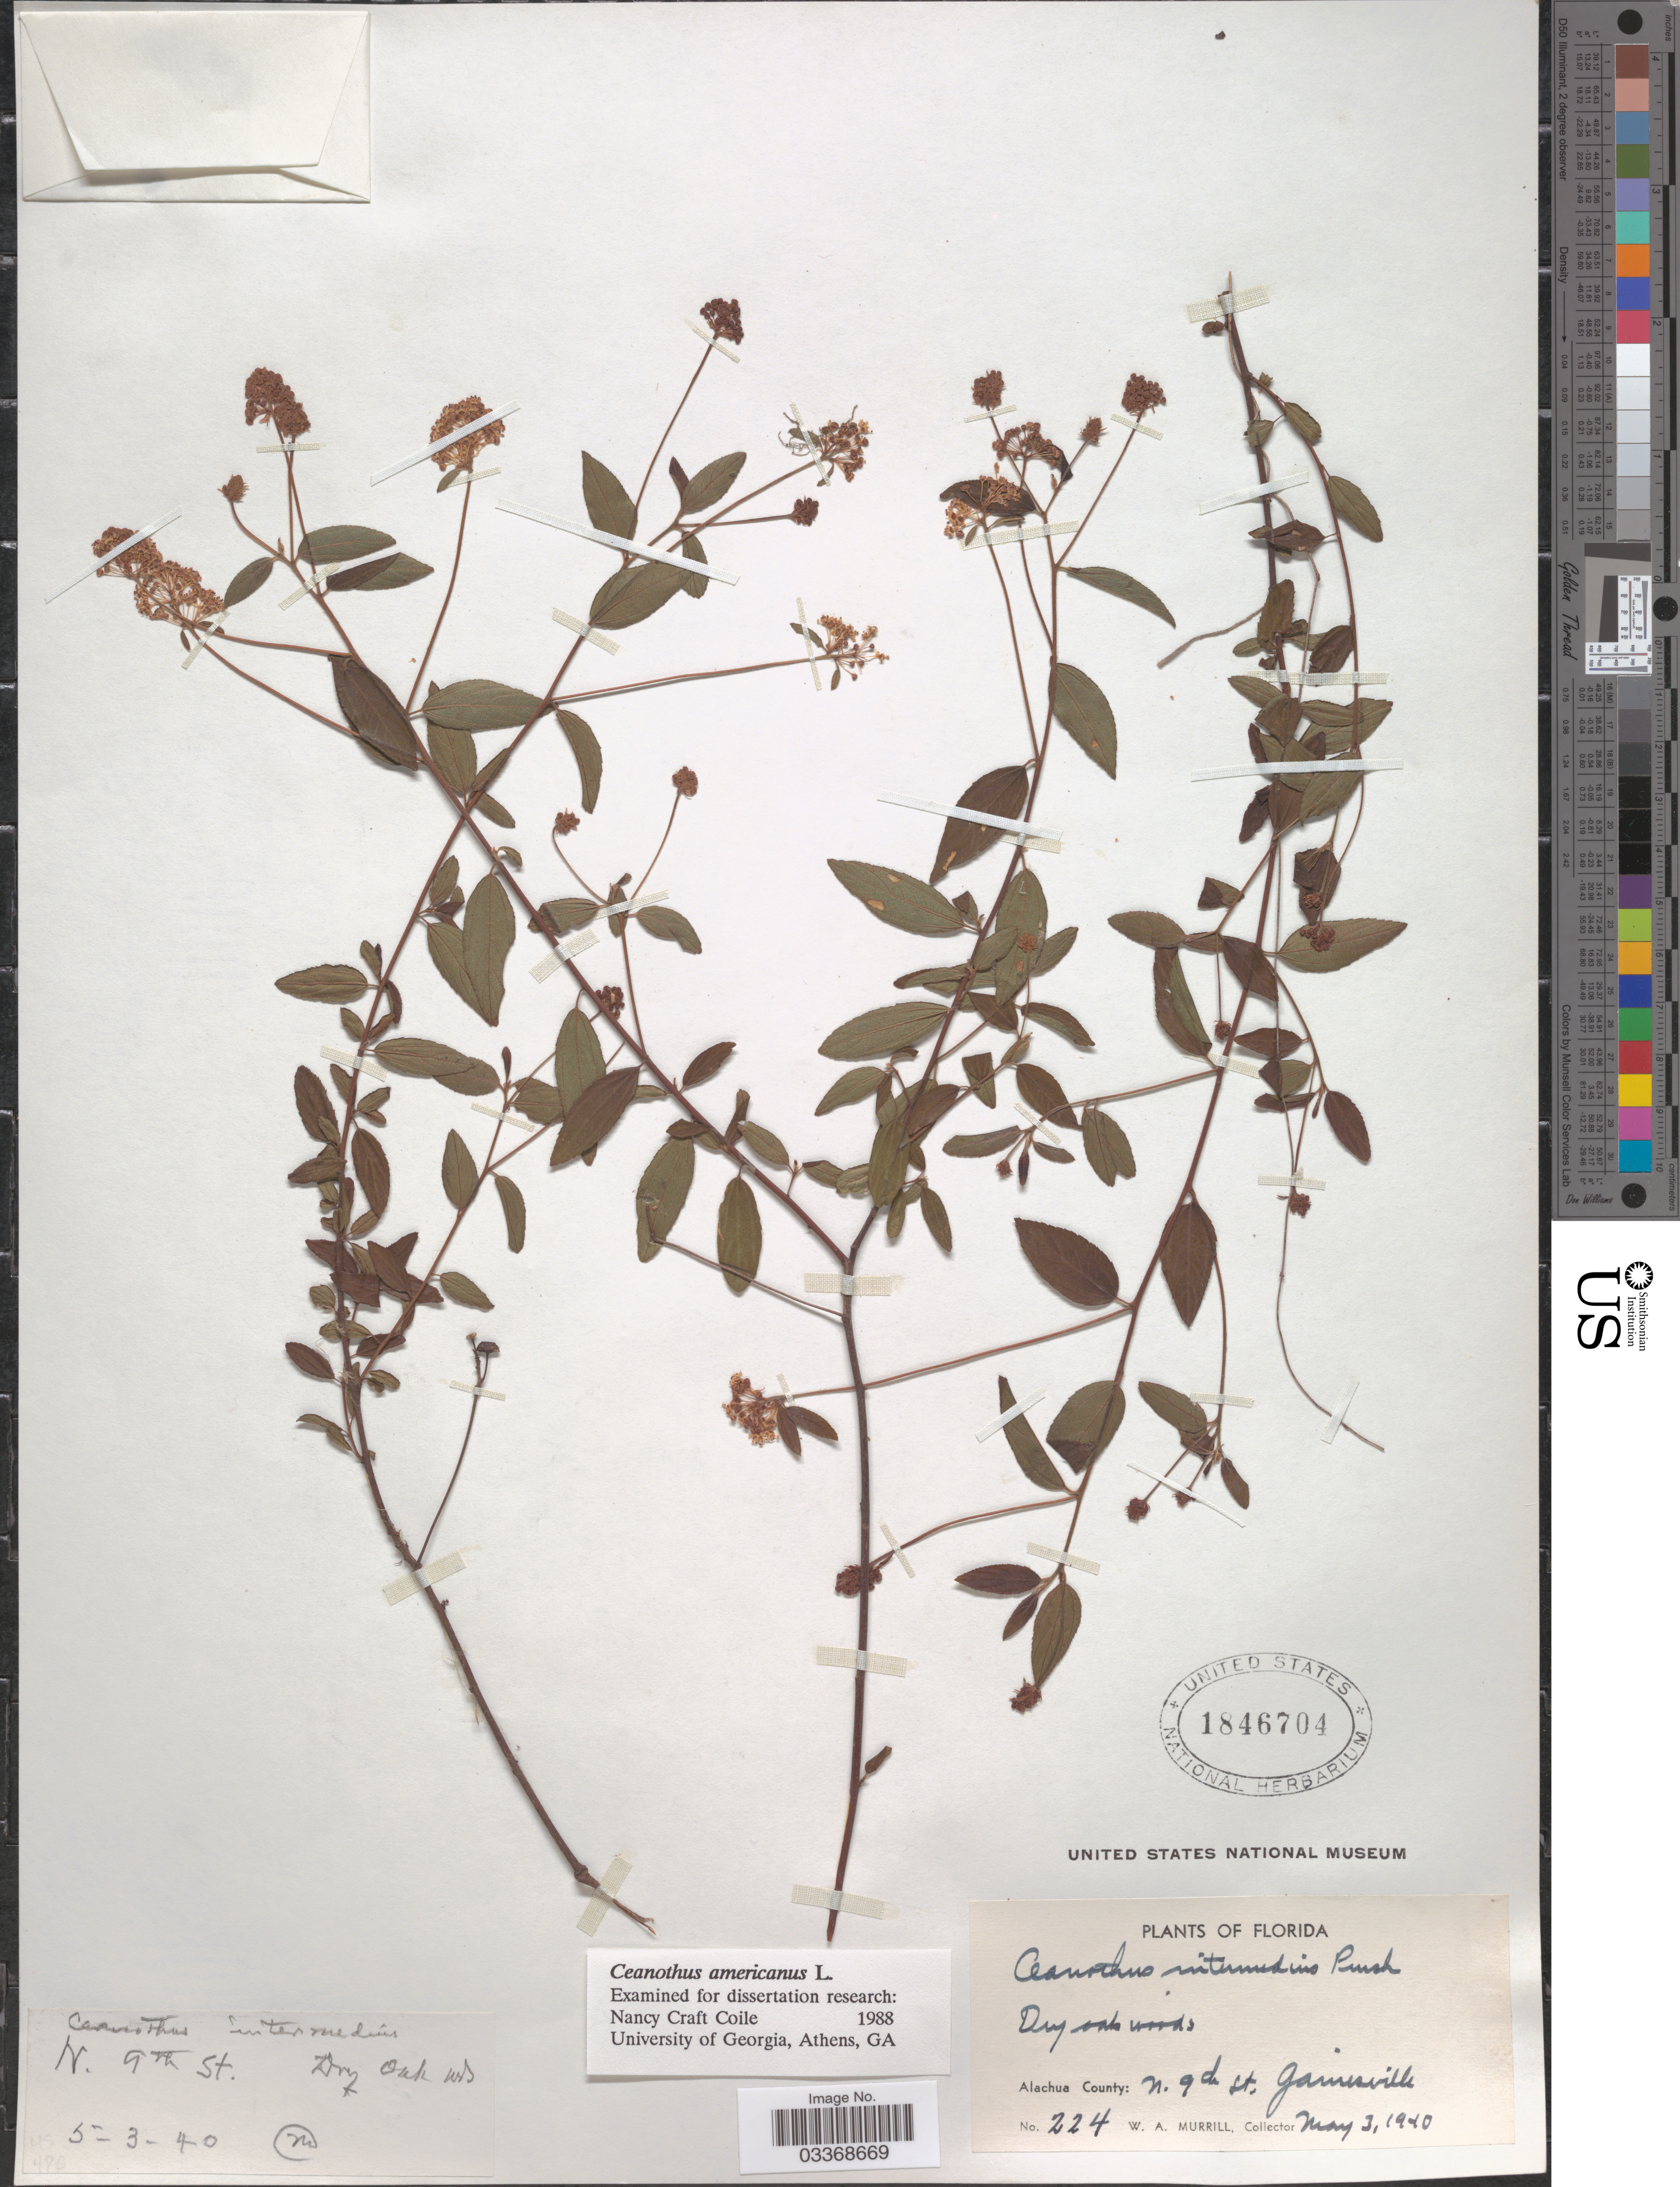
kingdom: Plantae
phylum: Tracheophyta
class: Magnoliopsida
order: Rosales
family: Rhamnaceae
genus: Ceanothus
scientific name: Ceanothus americanus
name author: L.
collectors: W. A. Murrill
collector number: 224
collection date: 1940-05-03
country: United States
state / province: Florida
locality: Alachua County: N. 9th St. Gainesville.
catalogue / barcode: US 1846704